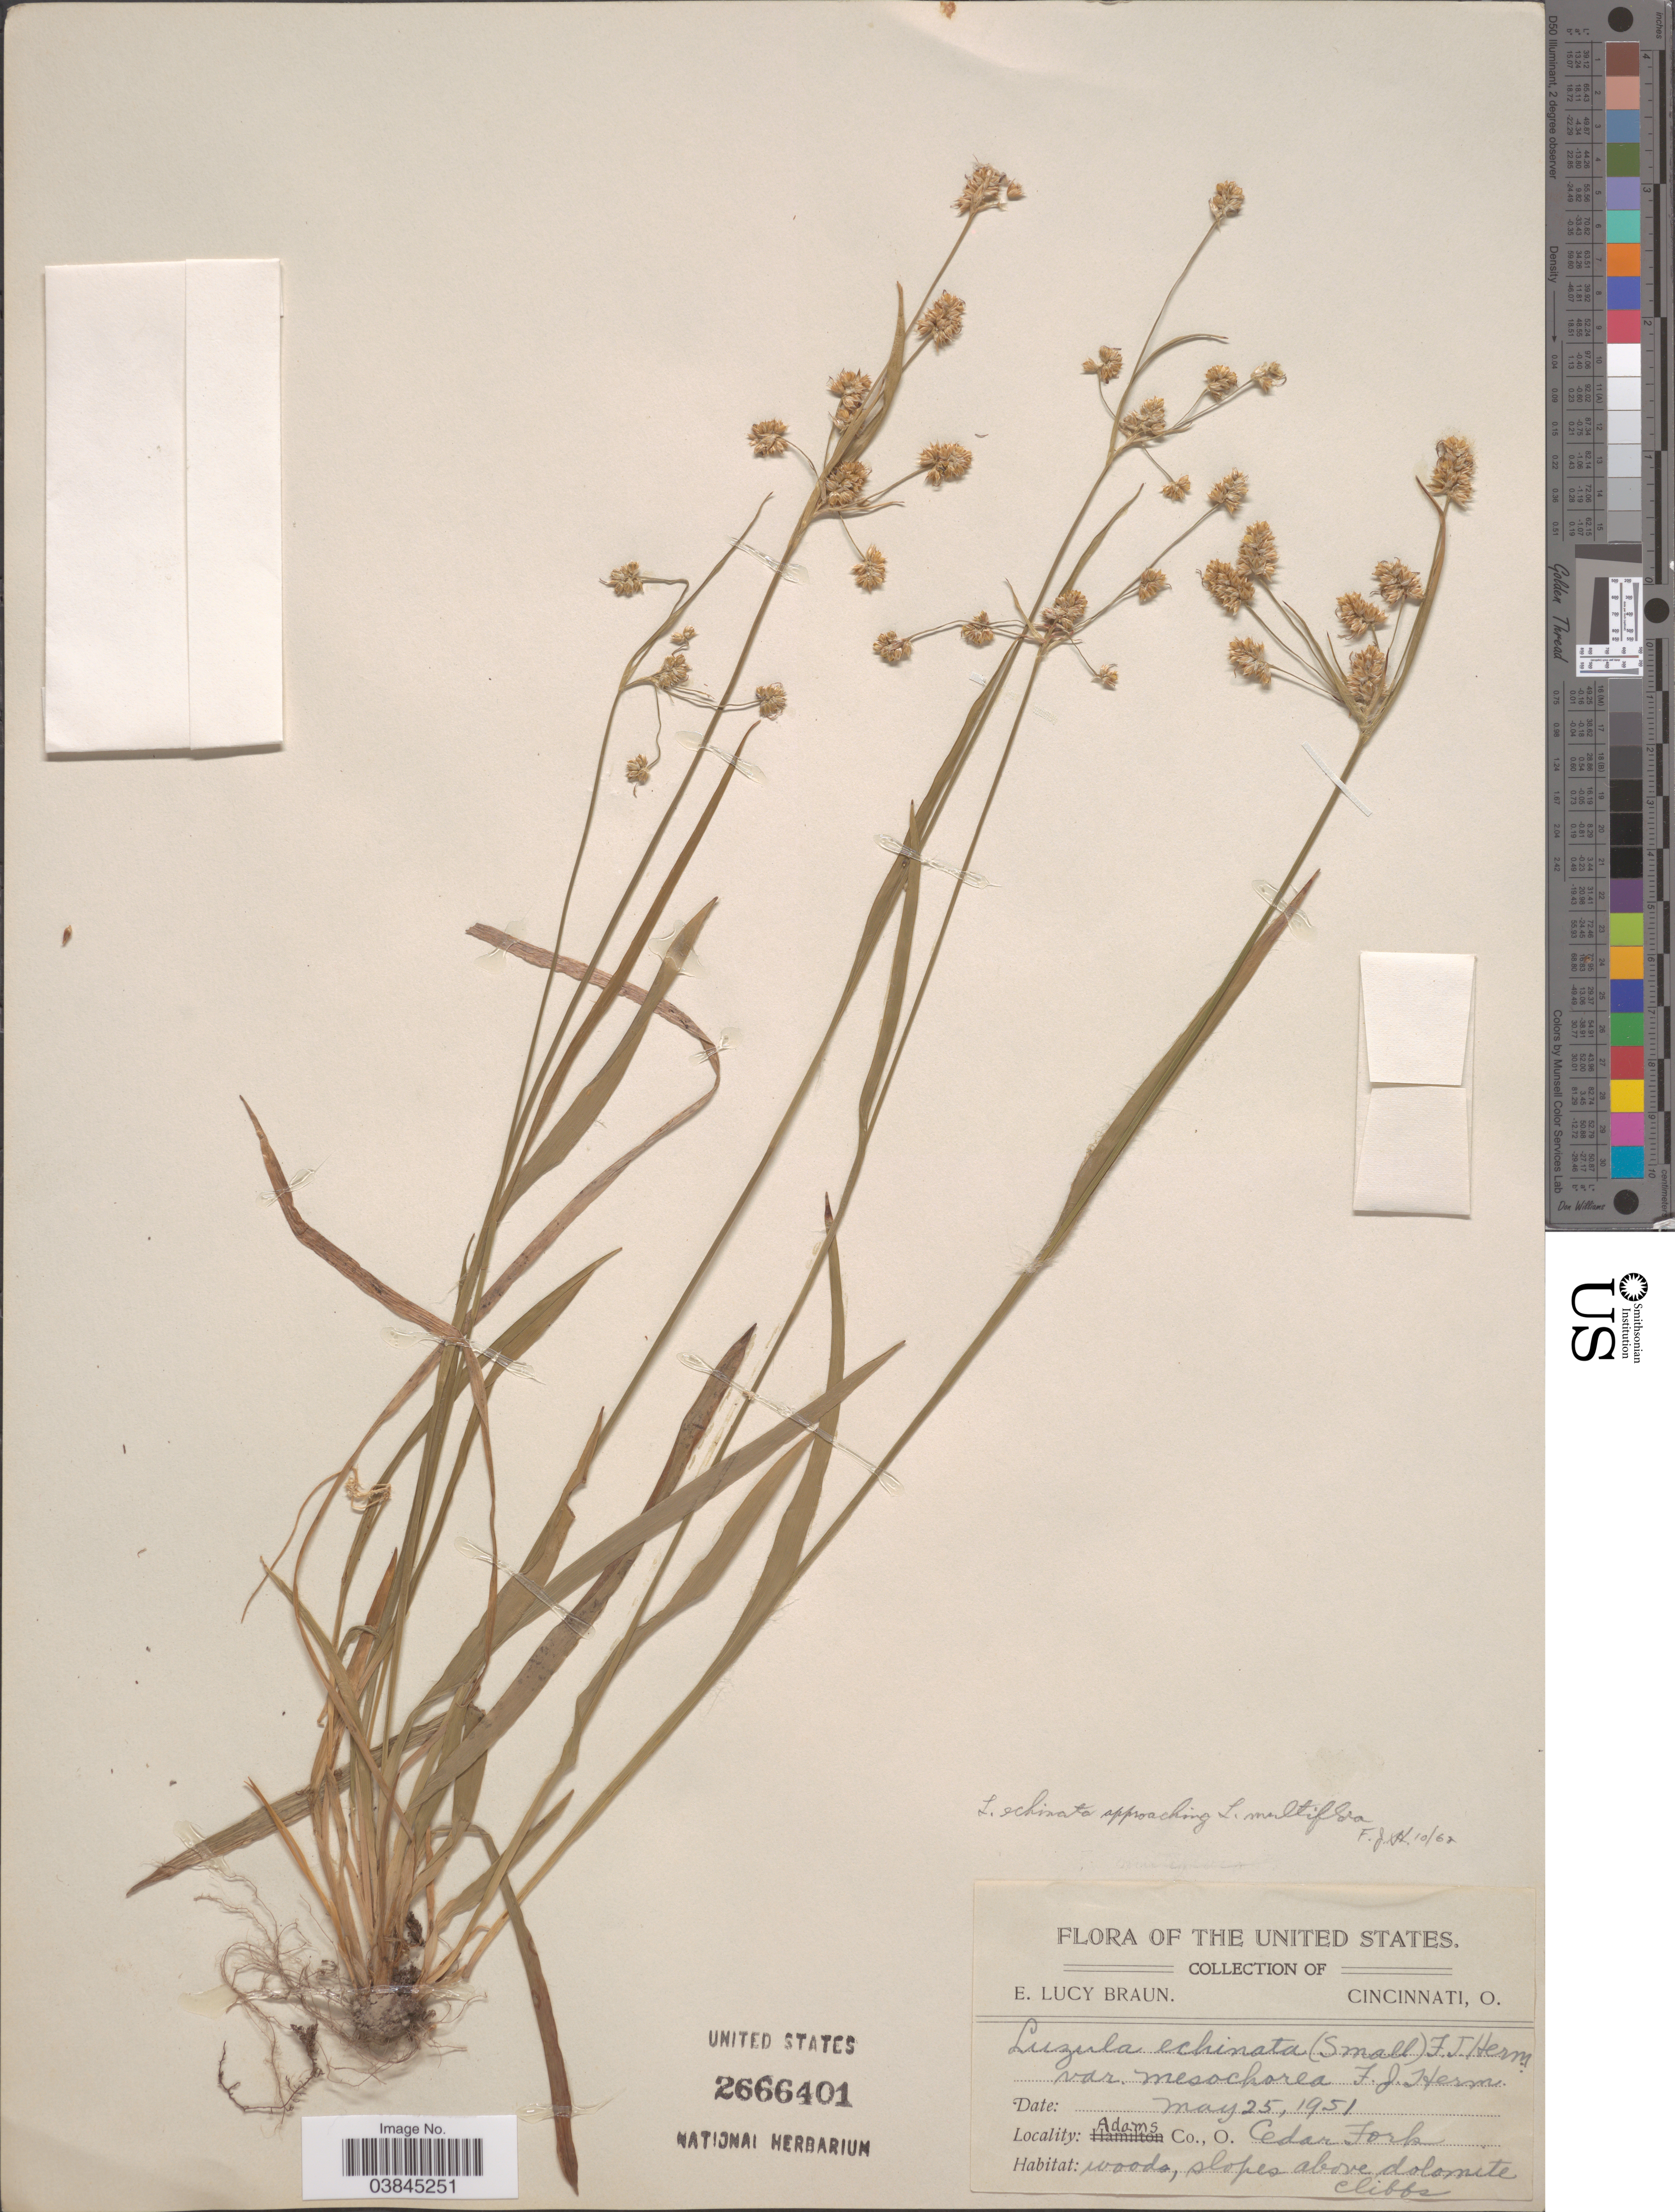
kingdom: Plantae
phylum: Tracheophyta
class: Liliopsida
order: Poales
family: Juncaceae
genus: Luzula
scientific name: Luzula campestris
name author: (L.) DC.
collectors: E. L. Braun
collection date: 1951-05-25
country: United States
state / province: Ohio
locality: Adams Co. Cedar Fork.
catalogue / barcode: US 2666401